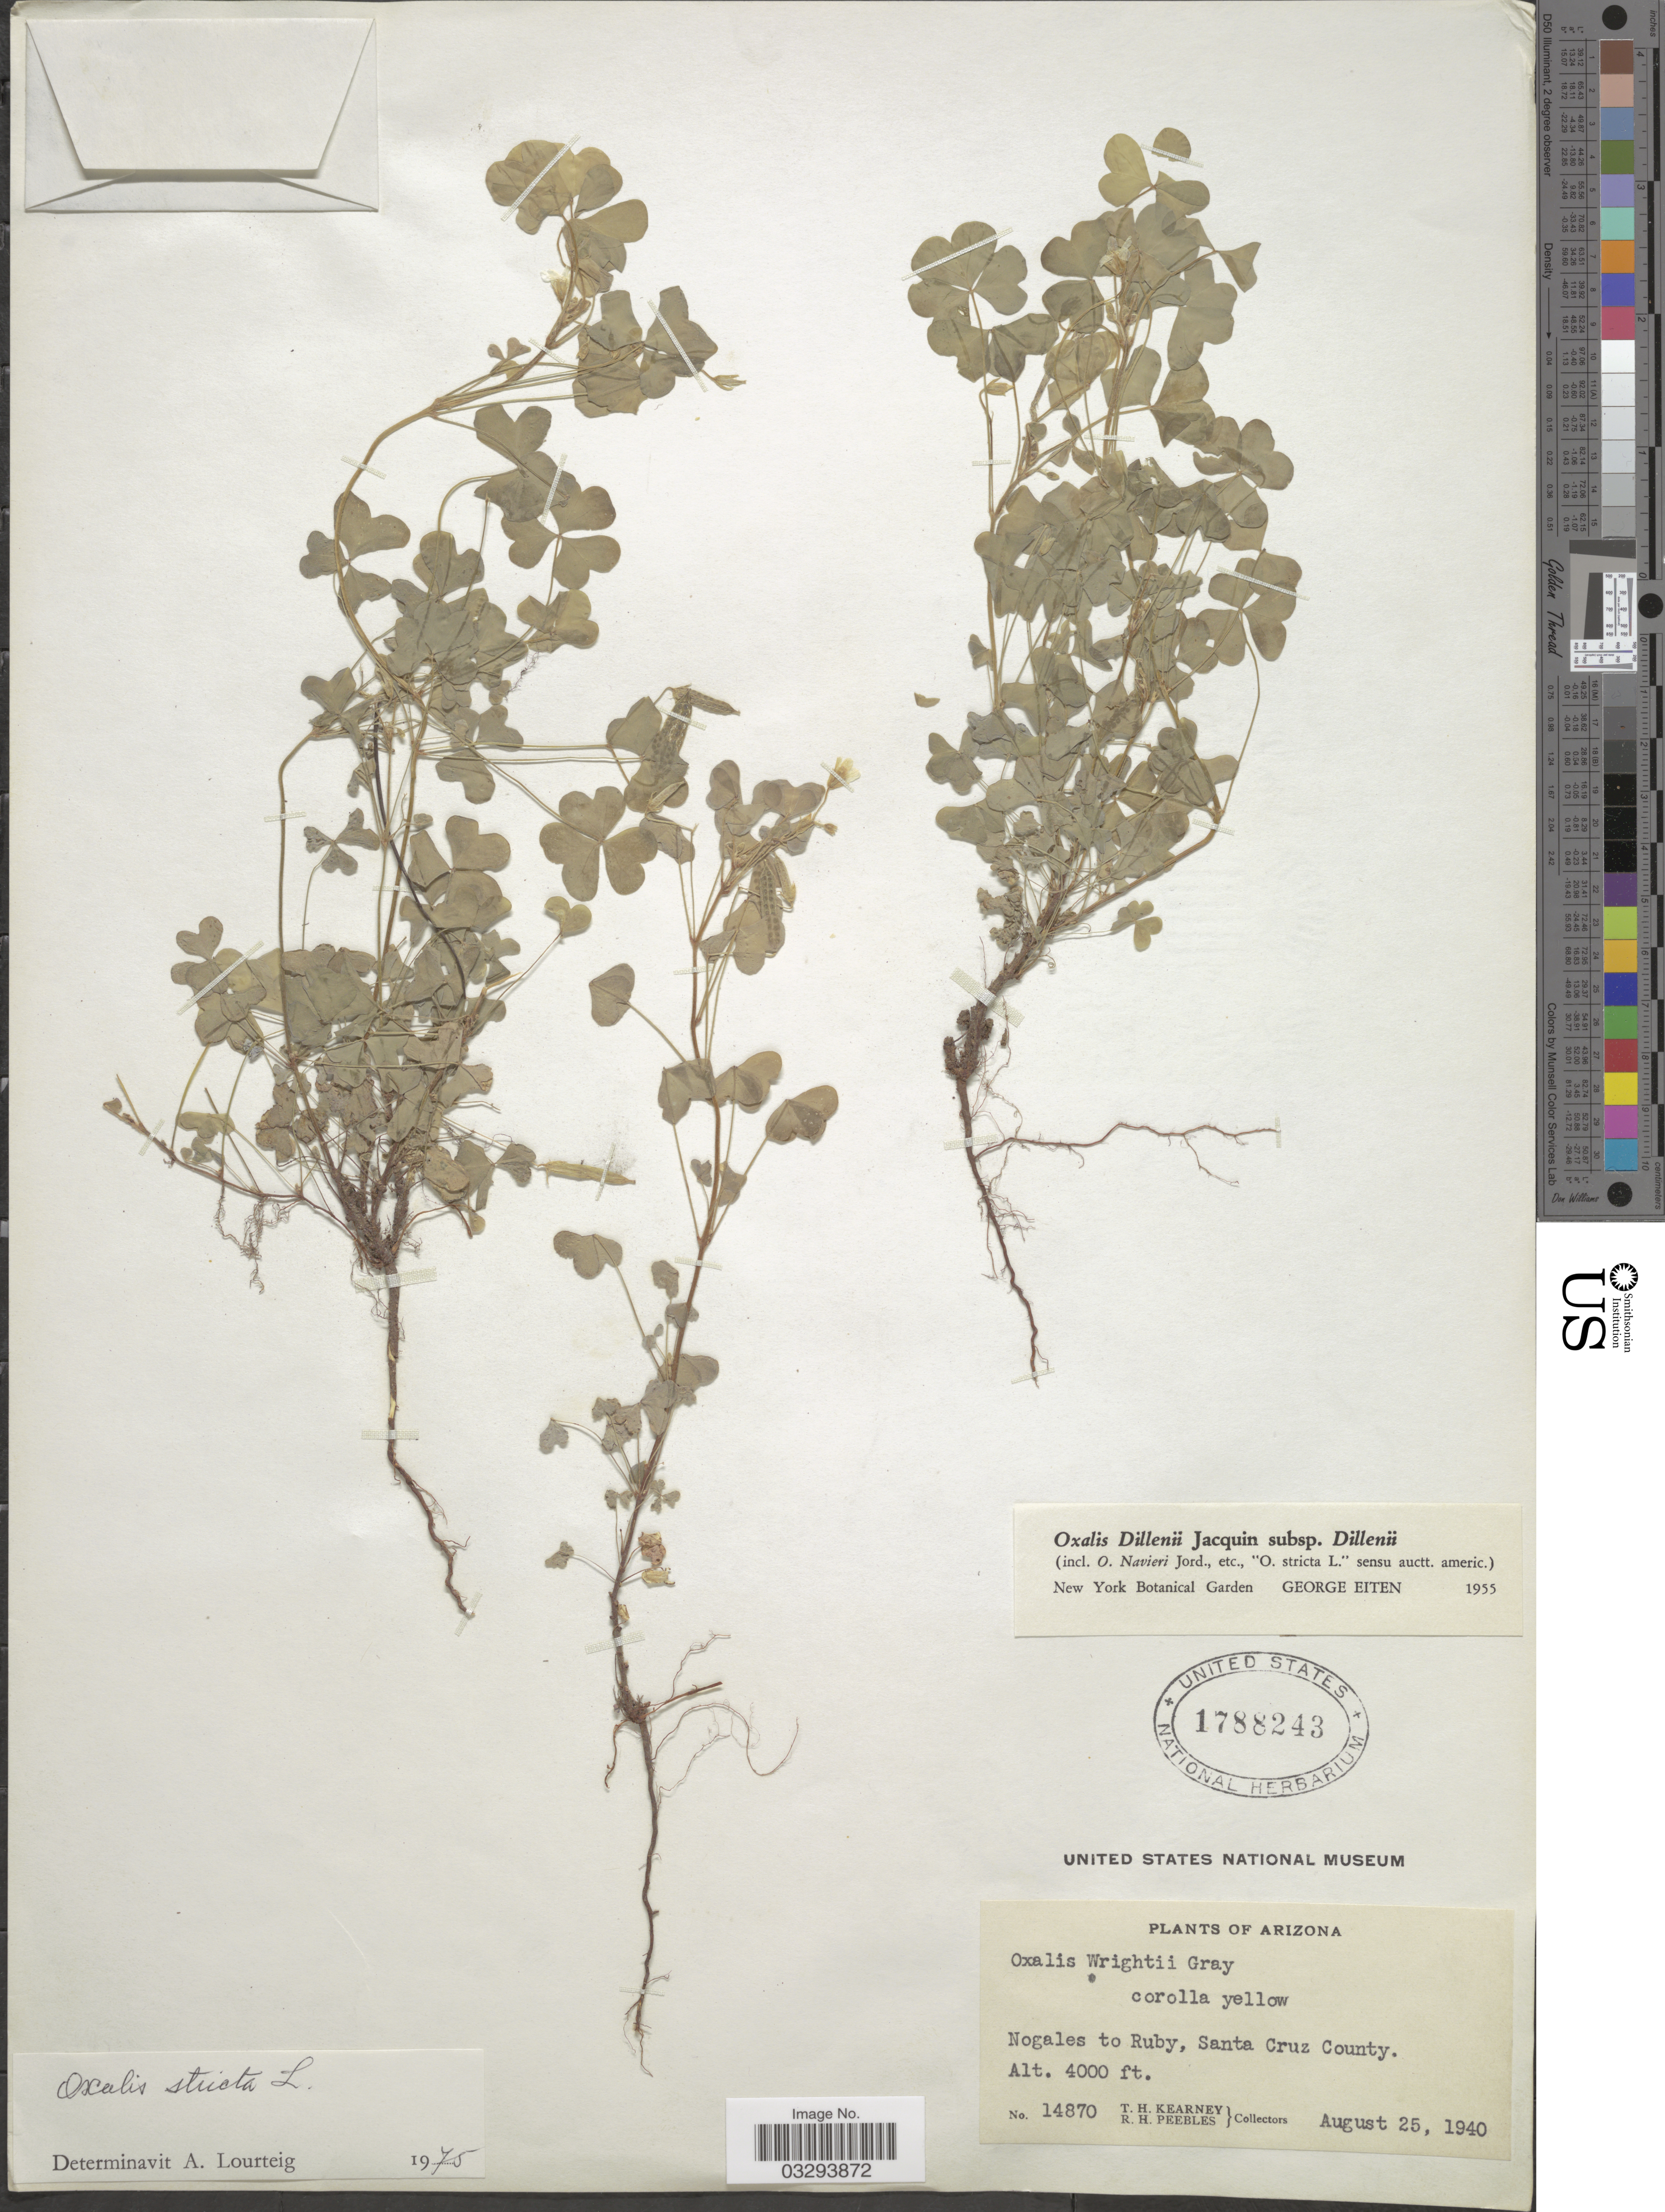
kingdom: Plantae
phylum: Tracheophyta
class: Magnoliopsida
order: Oxalidales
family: Oxalidaceae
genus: Oxalis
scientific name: Oxalis stricta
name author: L.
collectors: T. H. Kearney & R. H. Peebles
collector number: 14870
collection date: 1940-08-25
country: United States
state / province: Arizona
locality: Nogales to Ruby, Santa Cruz County.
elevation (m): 1219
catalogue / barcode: US 1788243